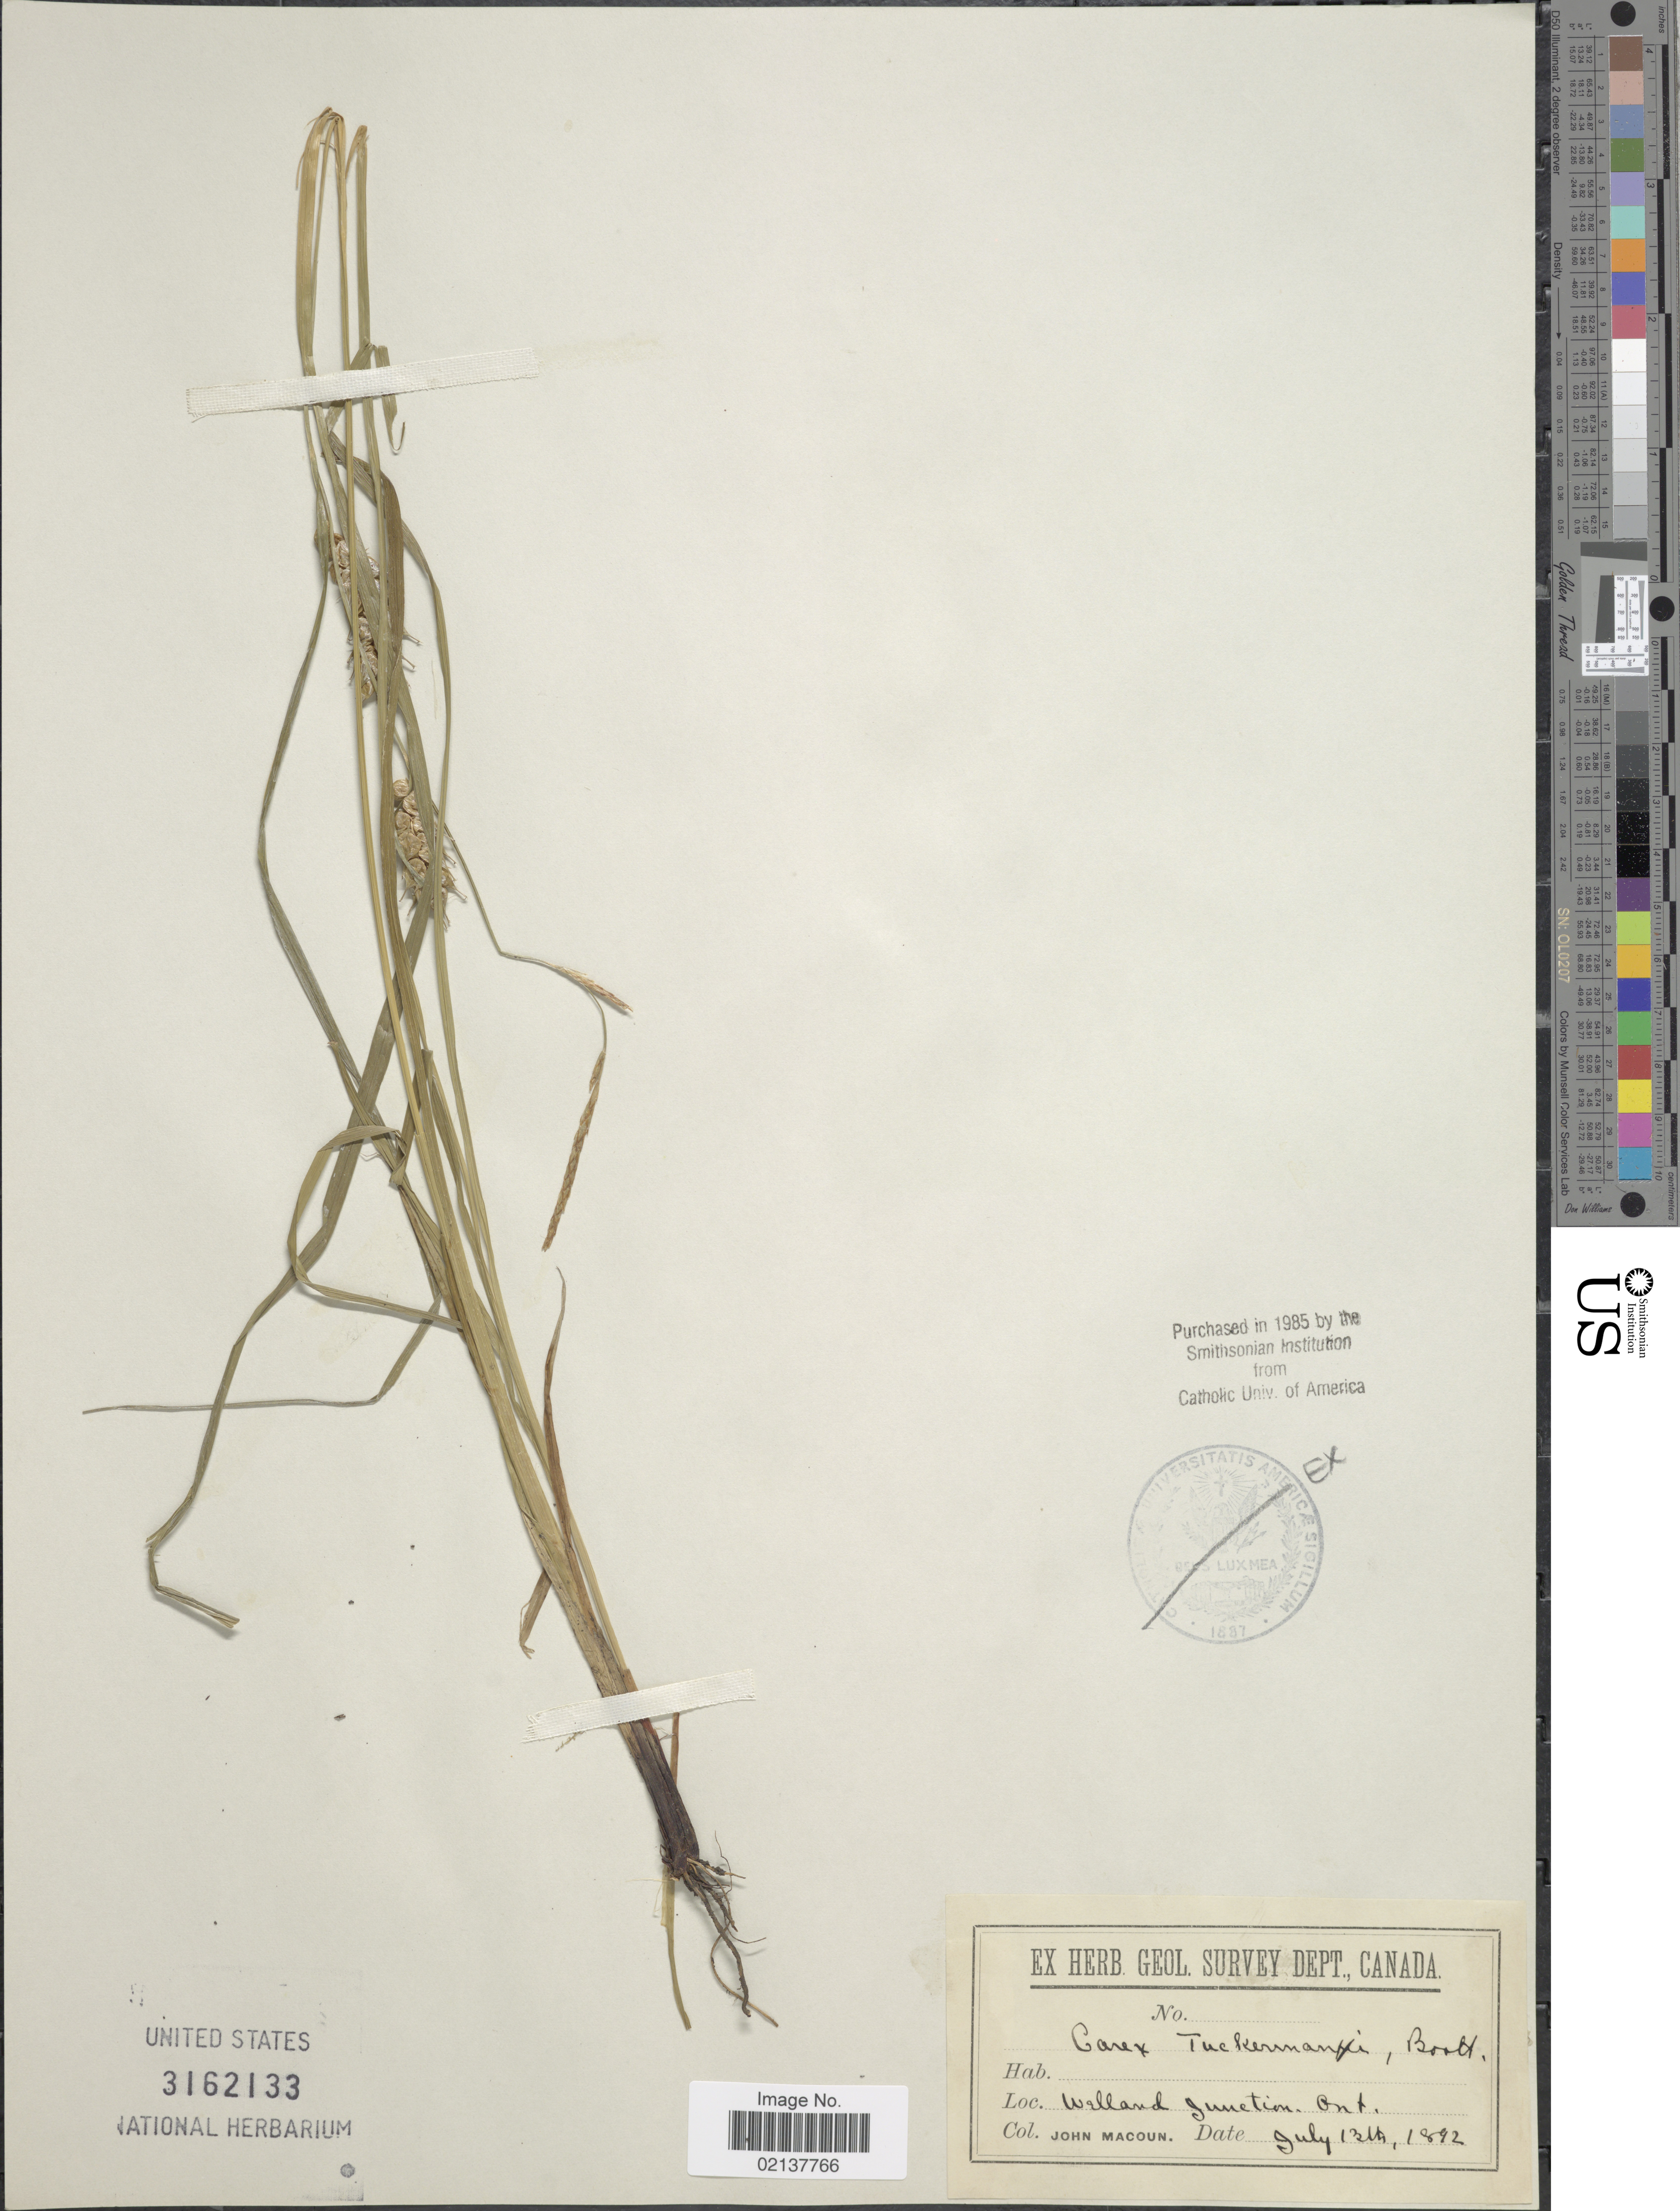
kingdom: Plantae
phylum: Tracheophyta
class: Liliopsida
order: Poales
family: Cyperaceae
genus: Carex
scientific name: Carex tuckermanii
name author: Boott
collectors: J. Macoun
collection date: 1892-07-13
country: Canada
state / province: Ontario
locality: Welland Junction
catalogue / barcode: US 3162133